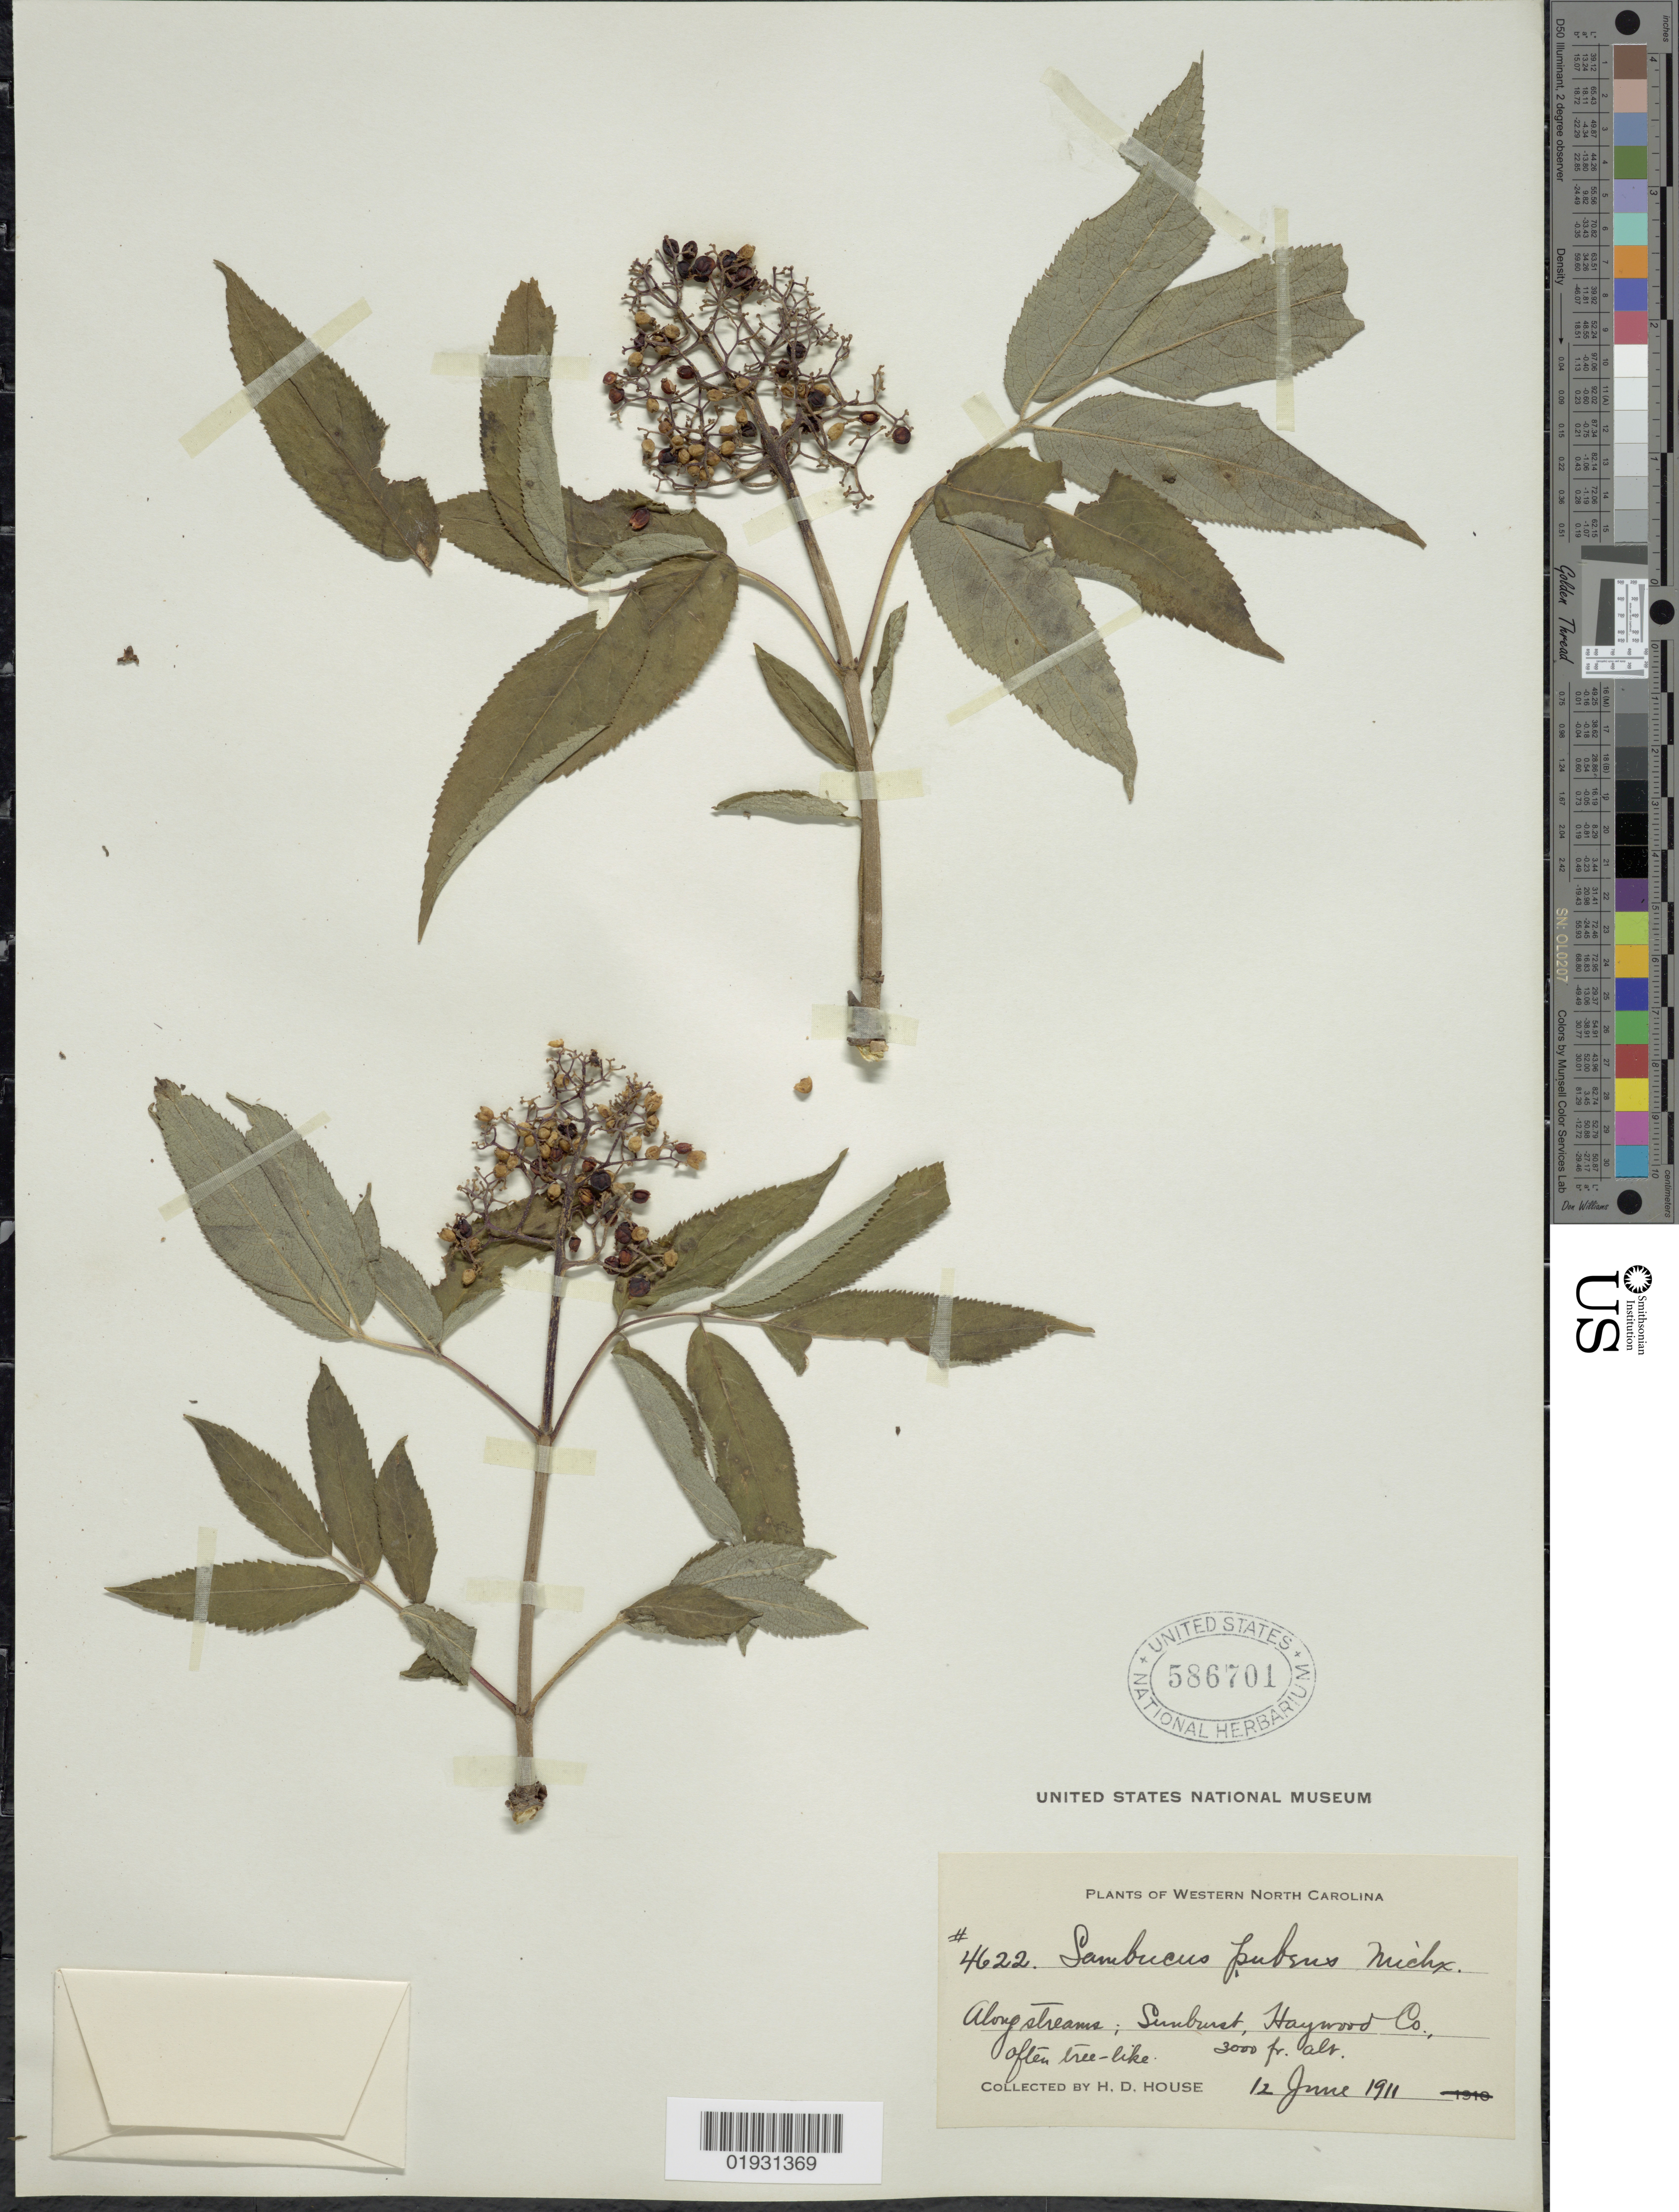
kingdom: Plantae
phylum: Tracheophyta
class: Magnoliopsida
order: Dipsacales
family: Viburnaceae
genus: Sambucus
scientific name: Sambucus racemosa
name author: L.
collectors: H. D. House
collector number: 4622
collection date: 1911-06-12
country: United States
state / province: North Carolina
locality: Western North Carolina, Along streams, Sunburst, Haywood Co.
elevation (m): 914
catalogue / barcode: US 586701